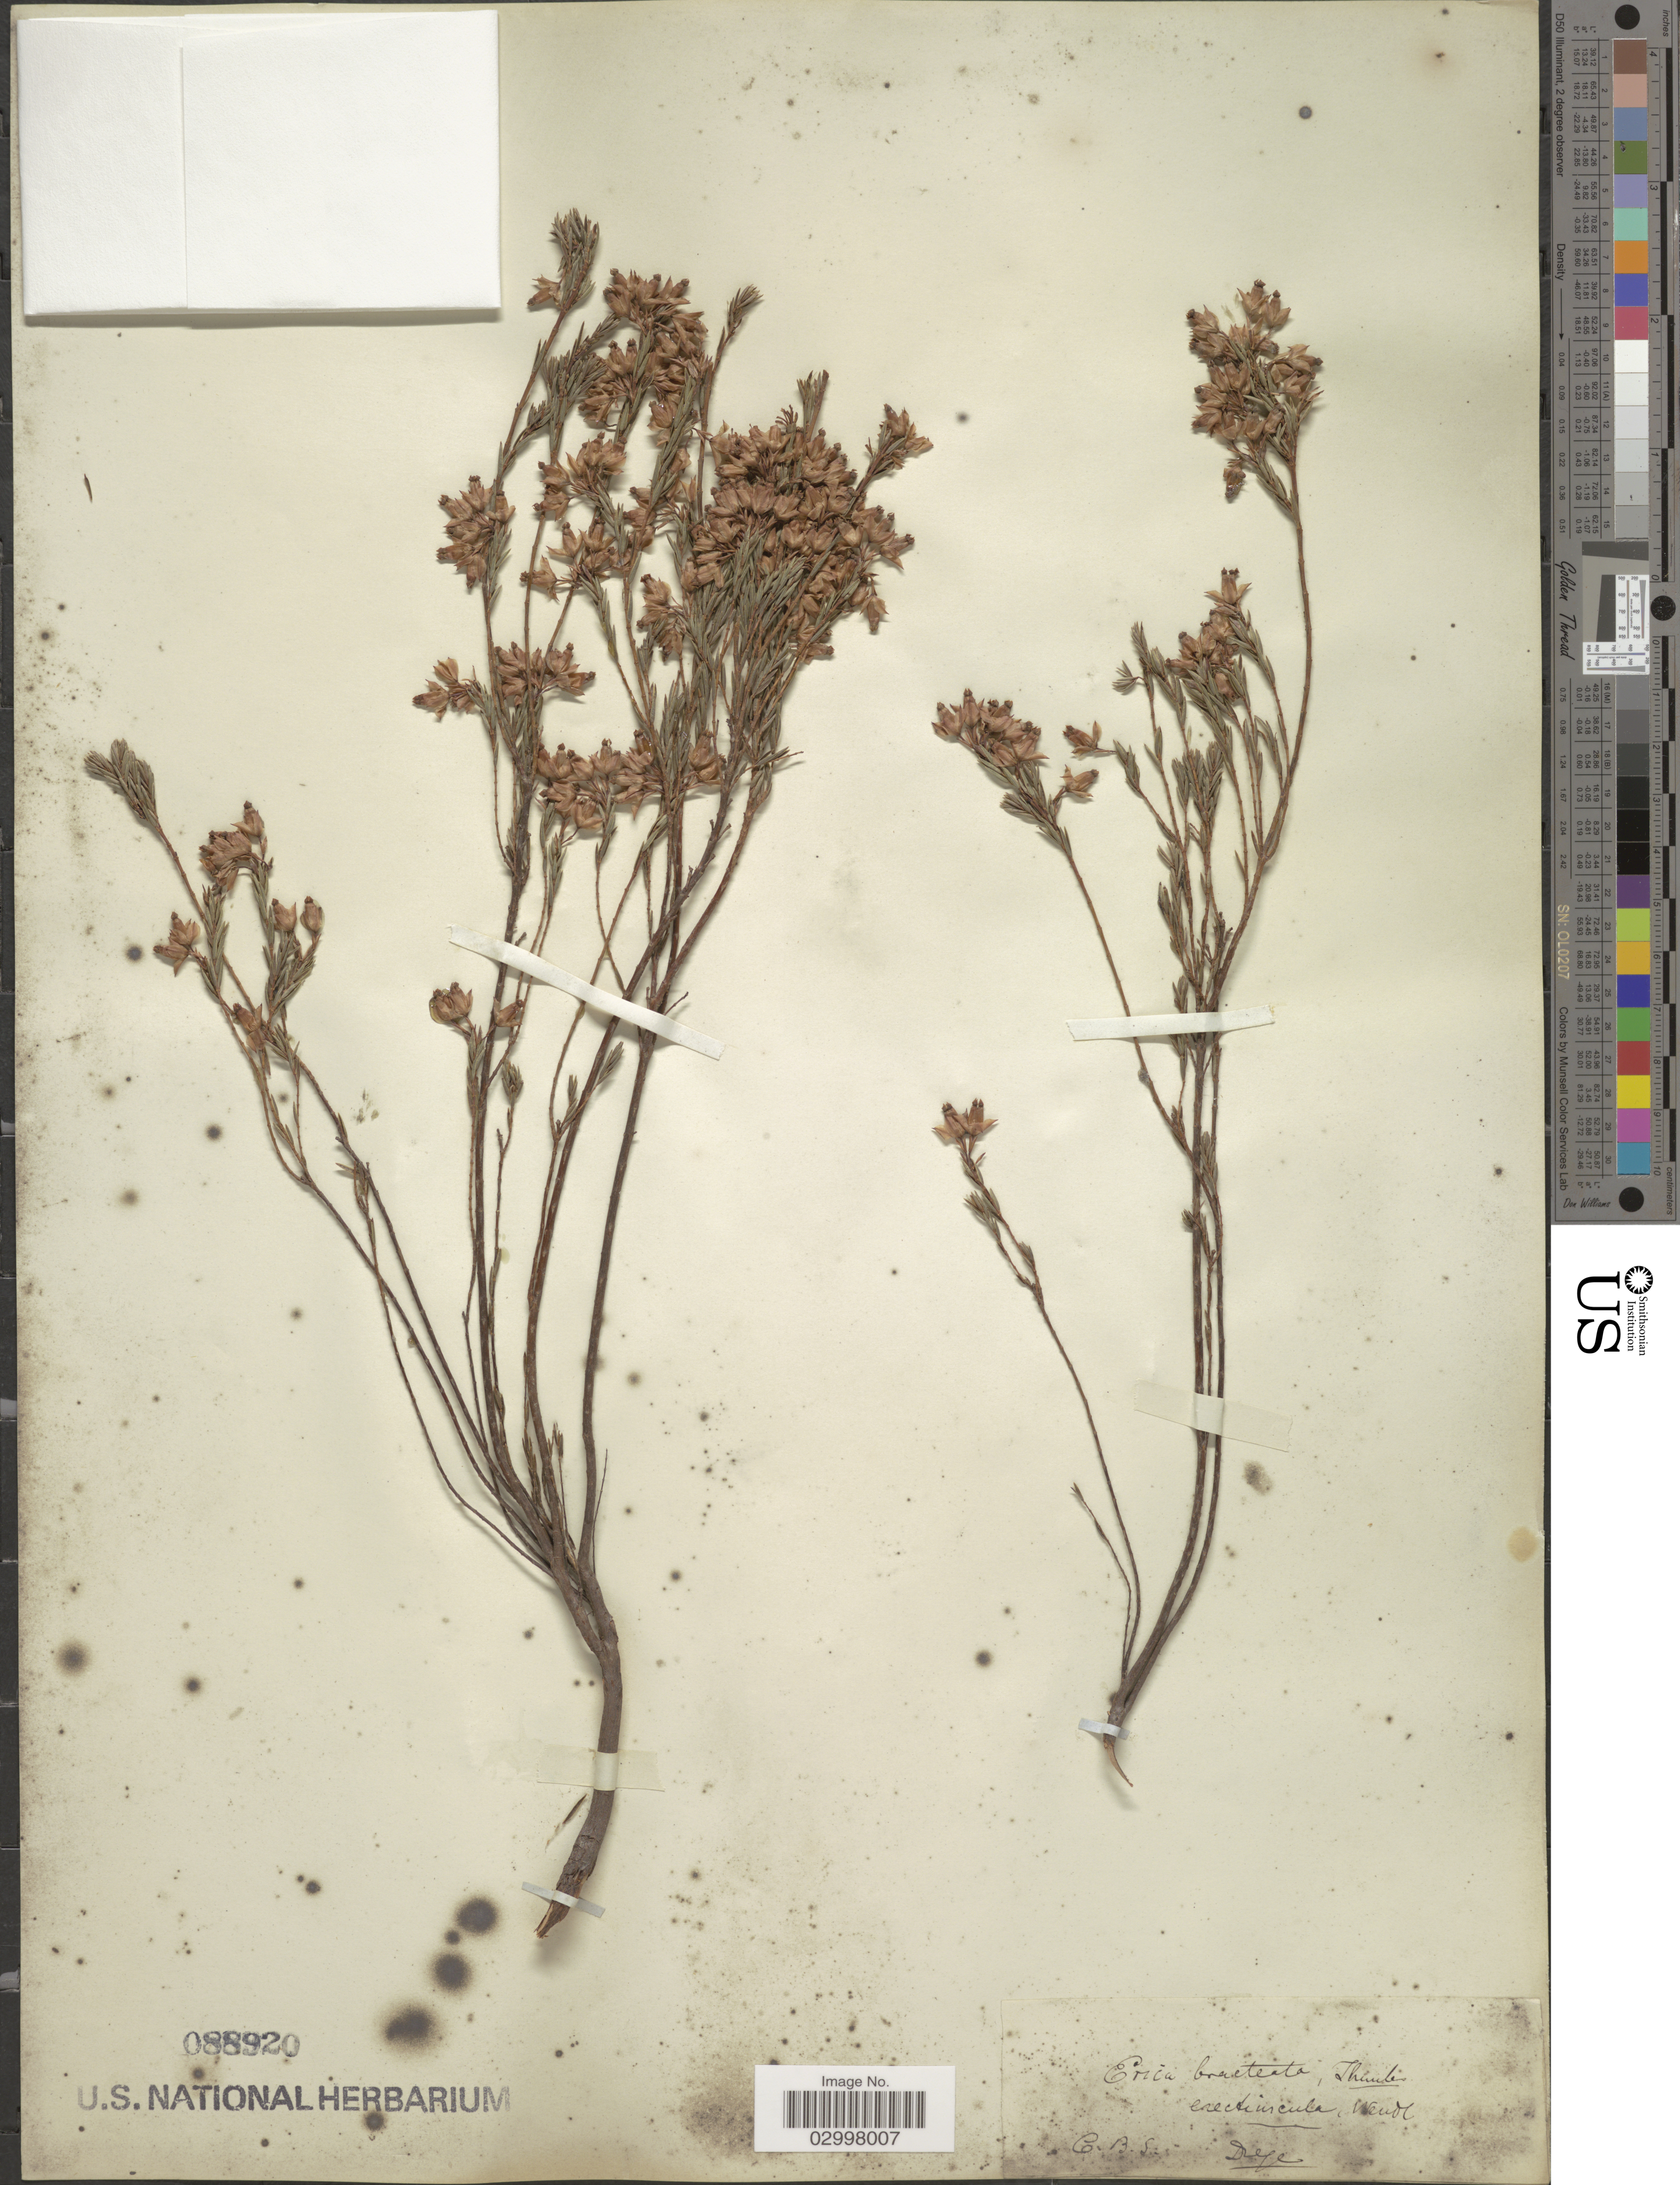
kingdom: Plantae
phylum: Tracheophyta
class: Magnoliopsida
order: Ericales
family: Ericaceae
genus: Erica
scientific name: Erica bracteata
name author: Thunb.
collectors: Drege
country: South Africa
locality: C.B.S. [=Caput Bona Spei, Cape of Good Hope]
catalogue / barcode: US 88920